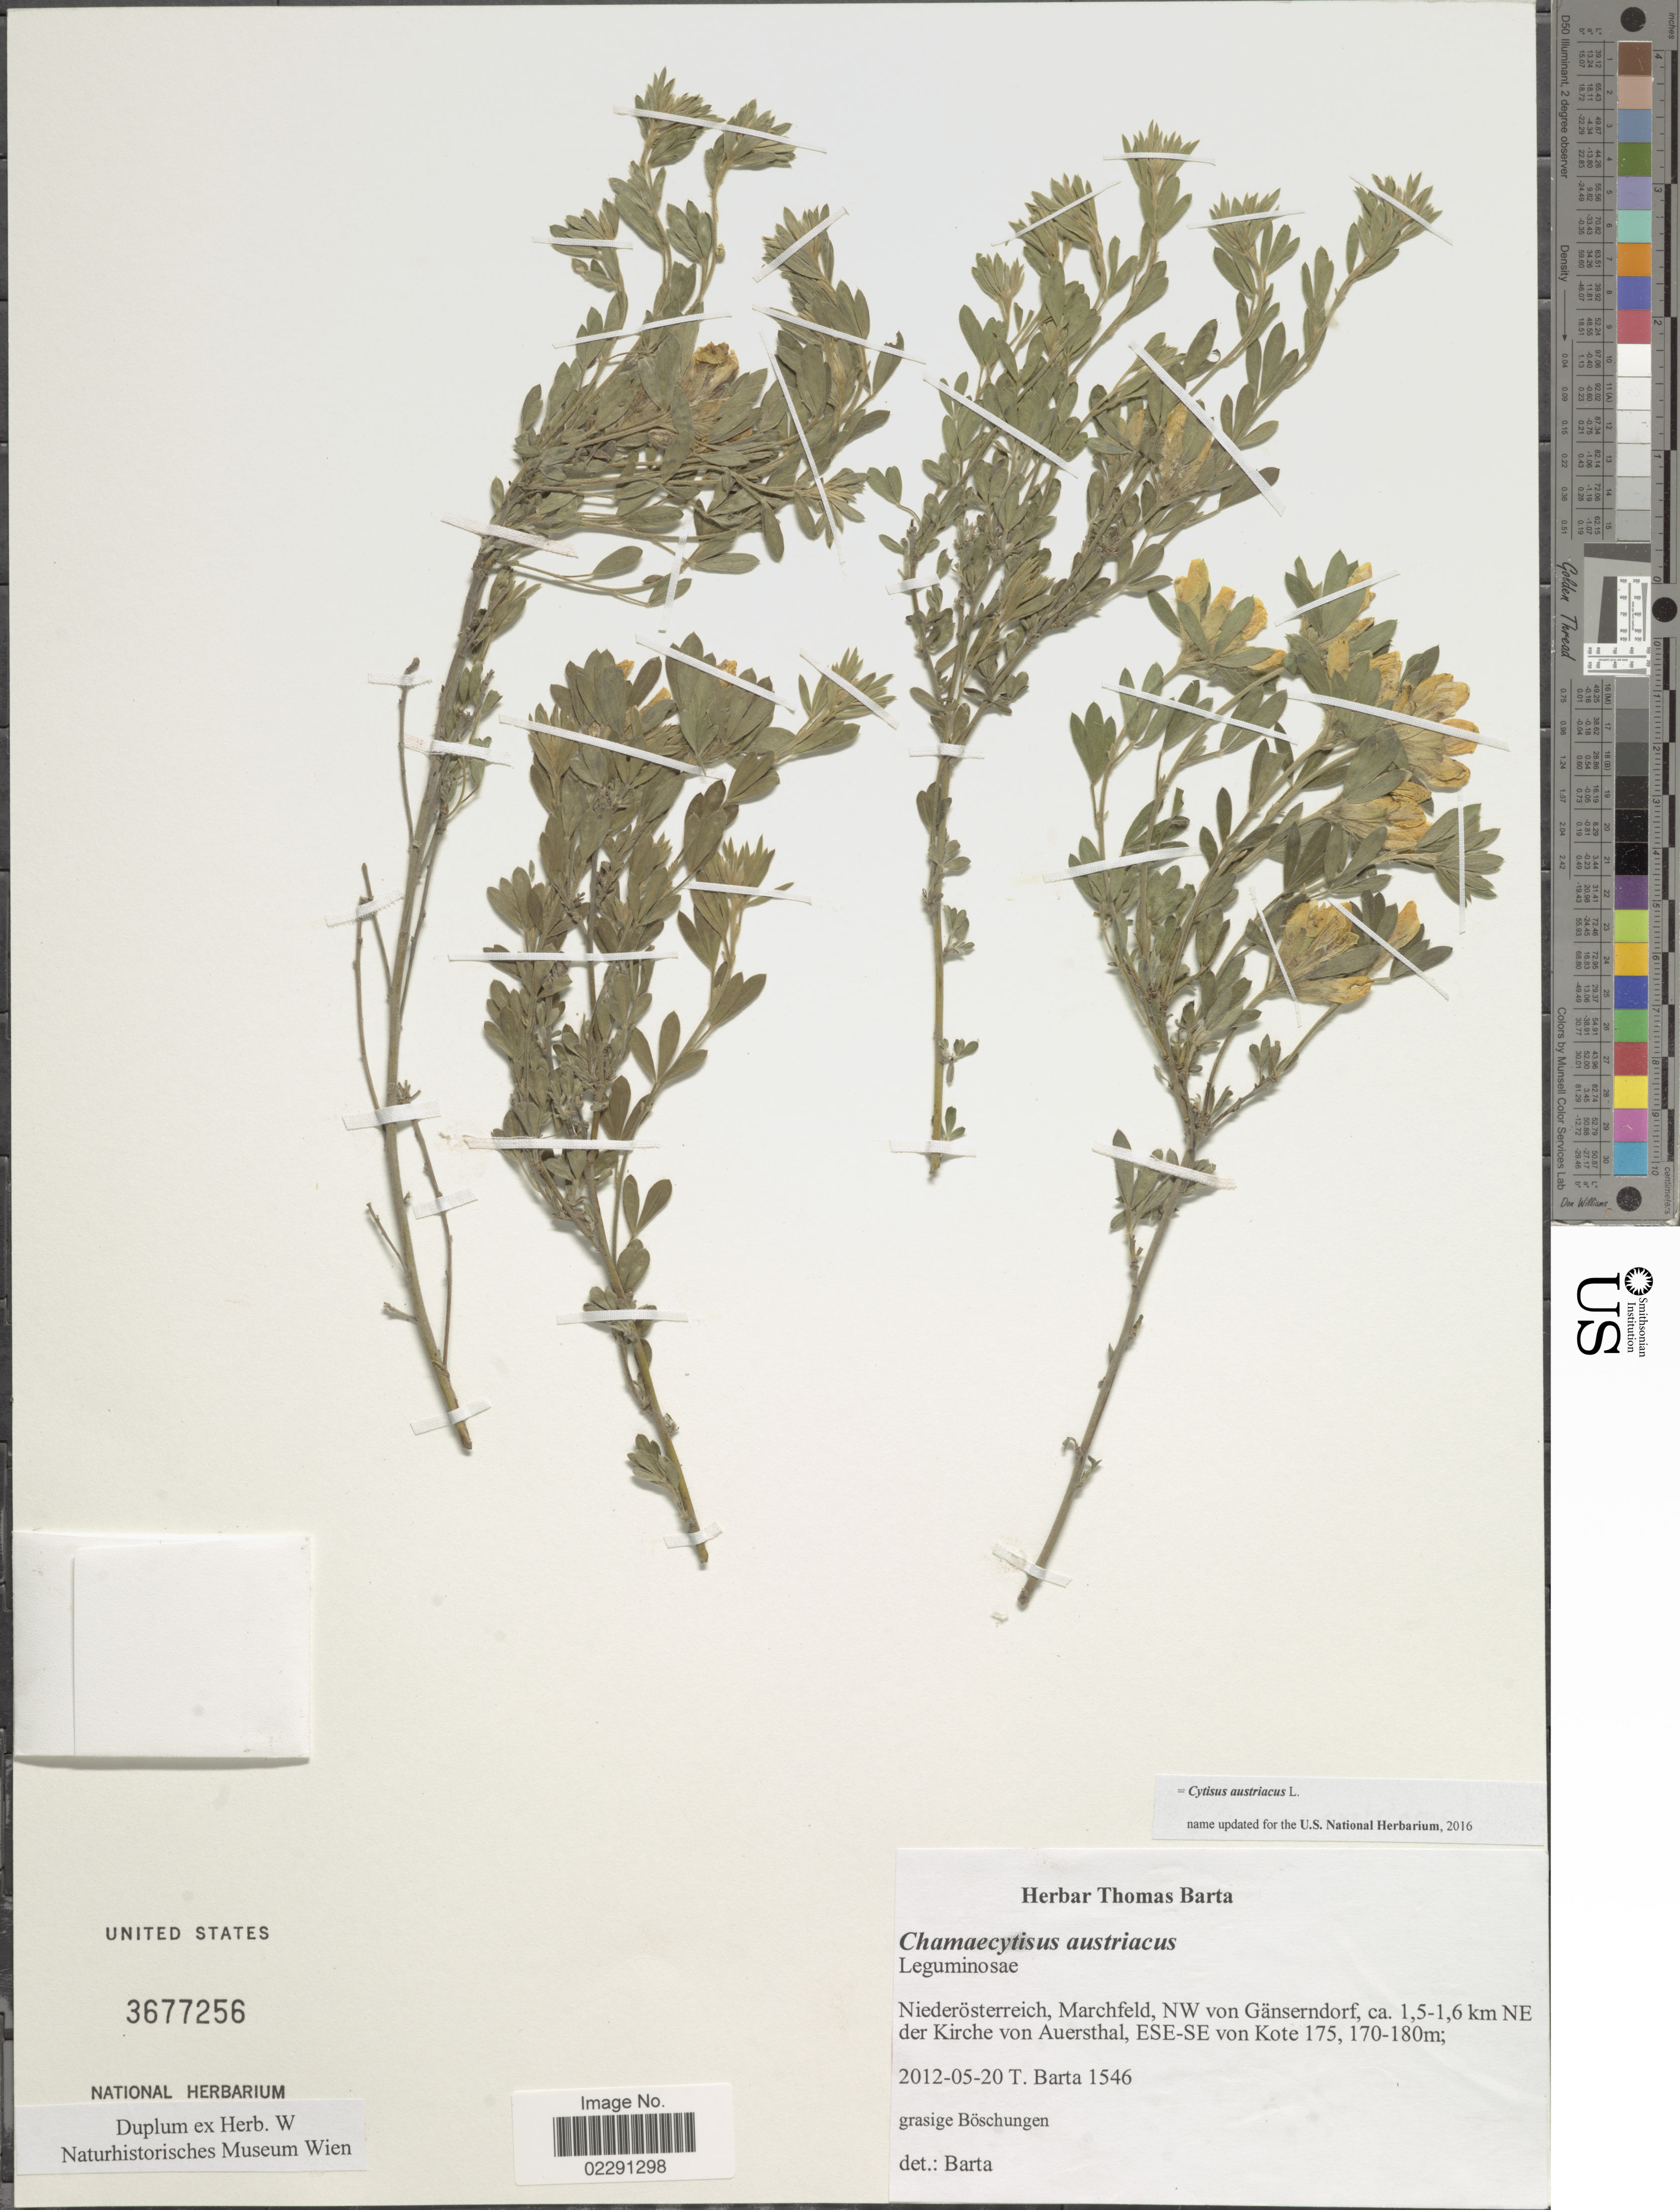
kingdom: Plantae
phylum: Tracheophyta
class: Magnoliopsida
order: Fabales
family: Fabaceae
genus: Cytisus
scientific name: Cytisus austriacus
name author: L.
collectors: T. Barta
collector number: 1546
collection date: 2012-05-20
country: Austria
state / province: Niederosterreich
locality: Marchfeld, NW von Ganserndorf, ca. 1,5-1,6 km NE der Kirche von Auersthal, ESE-SE von Kote 175.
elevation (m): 170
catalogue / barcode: US 3677256